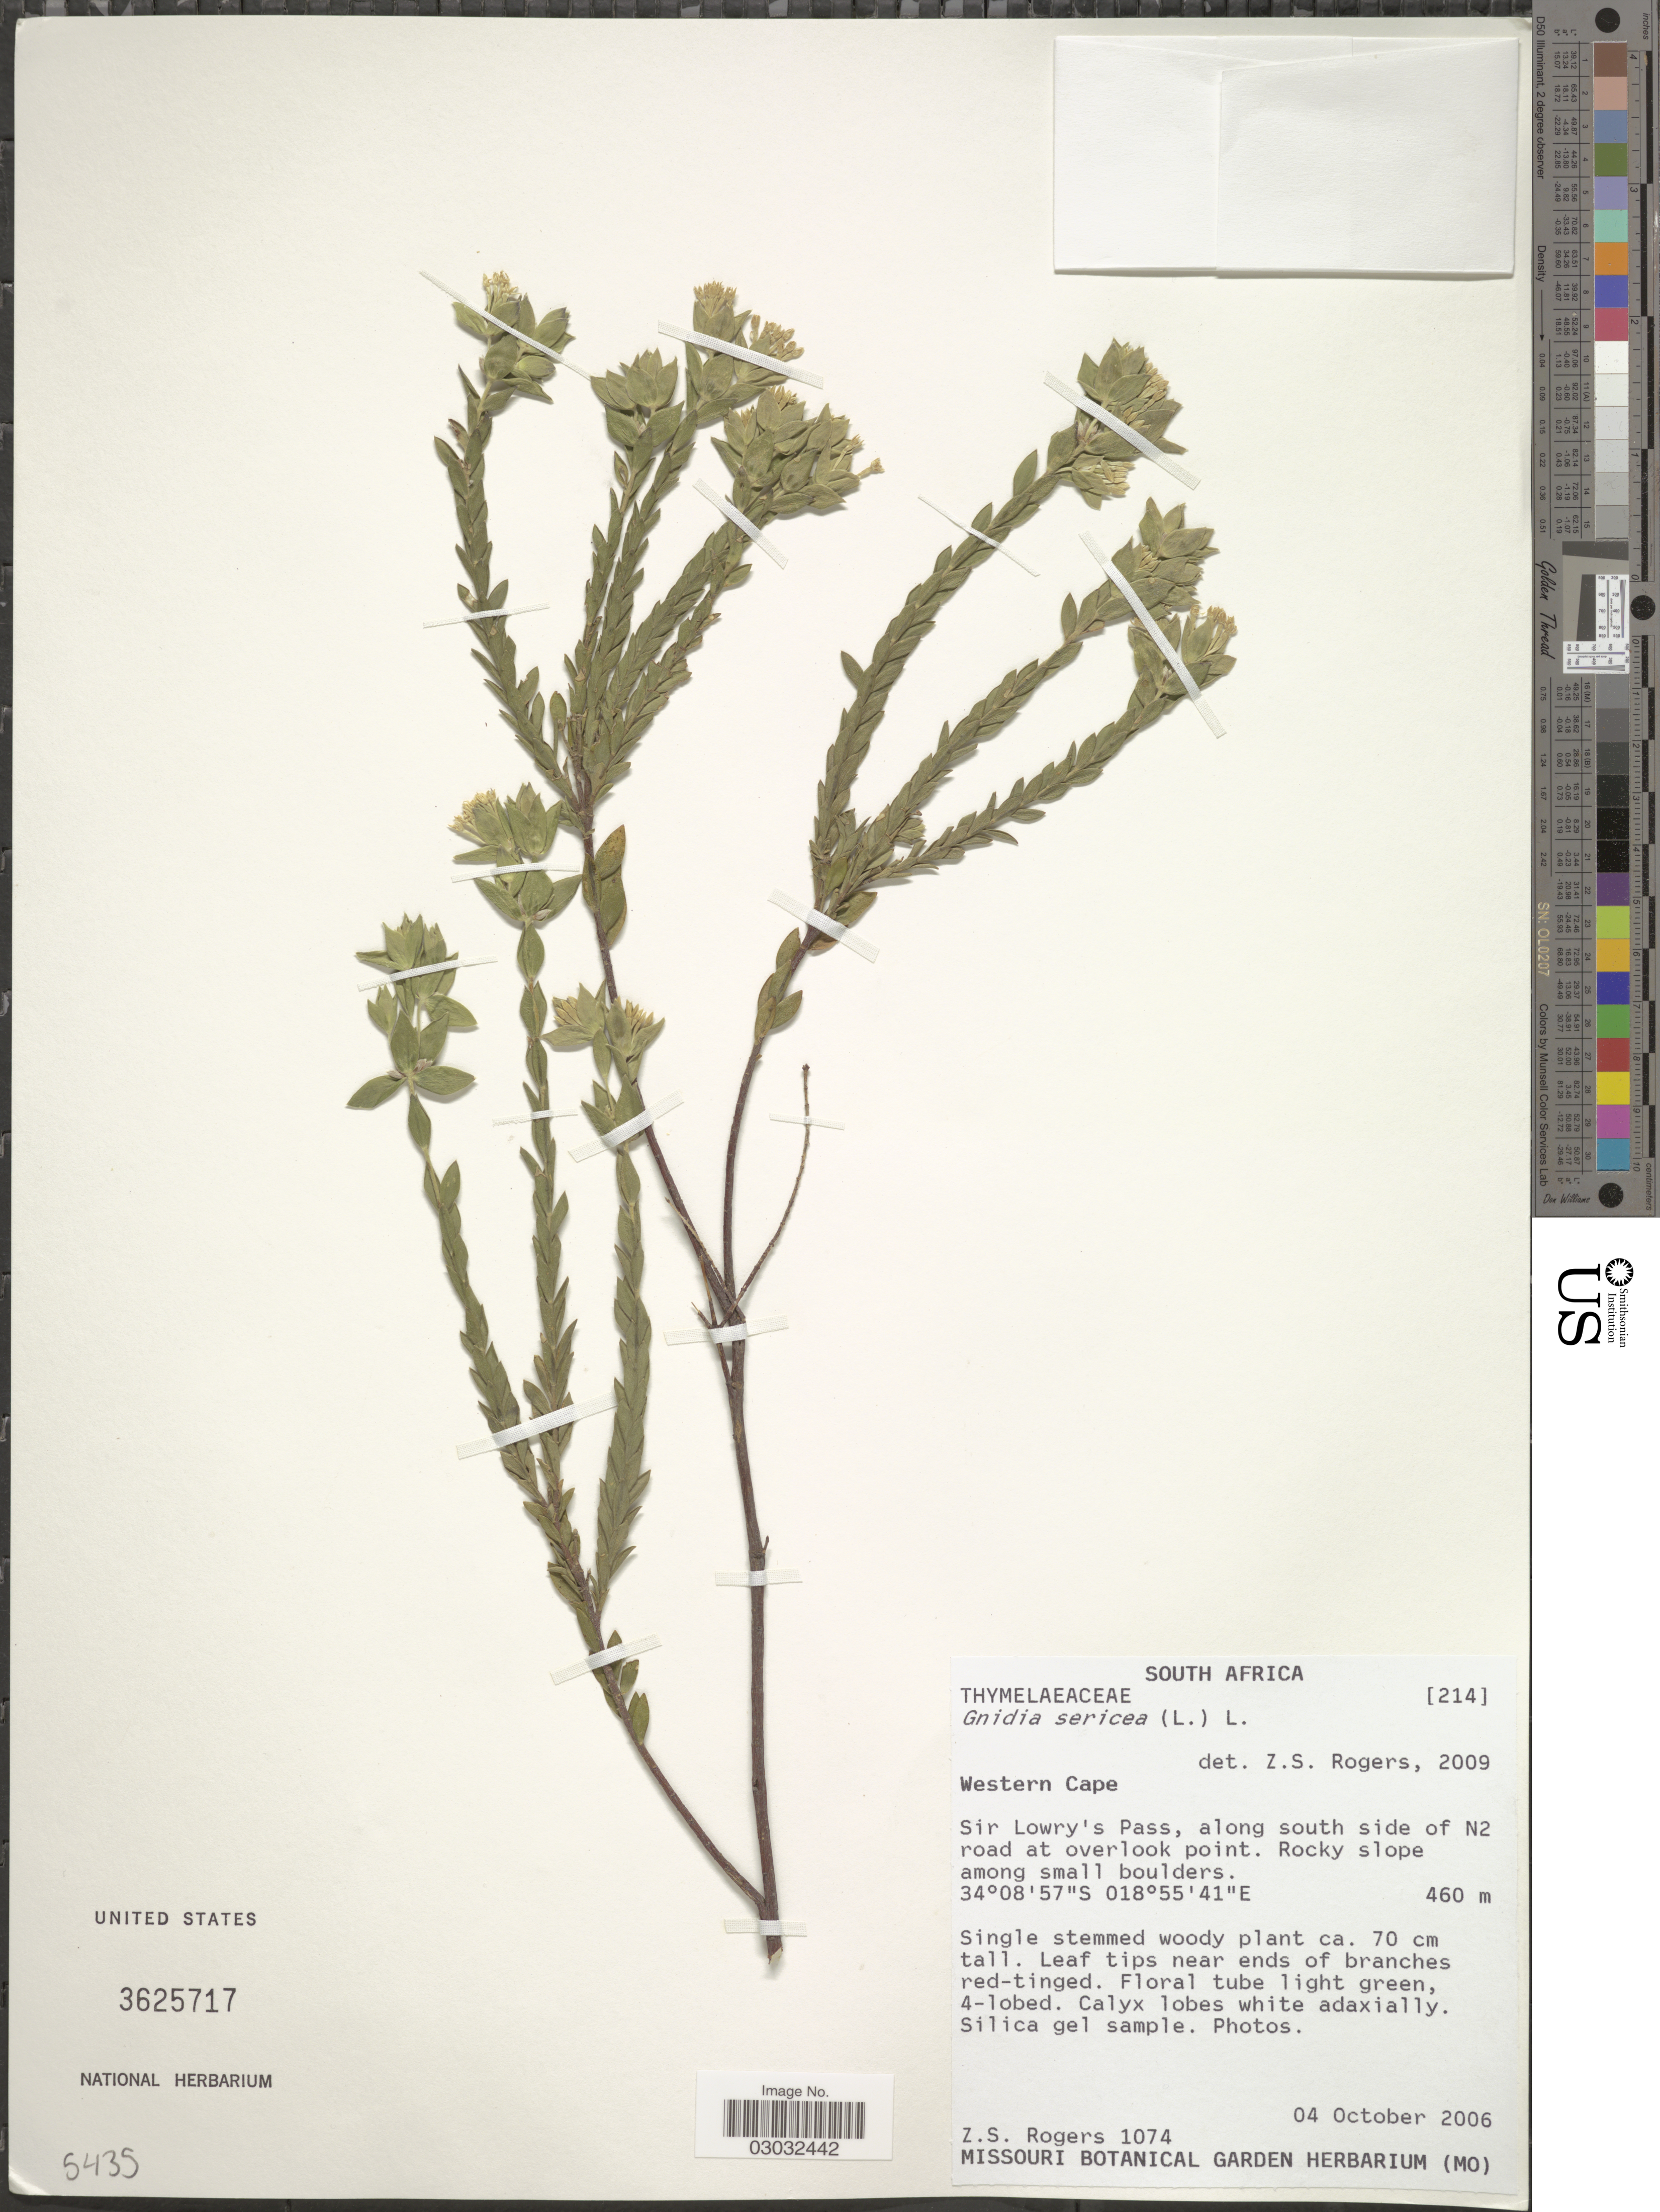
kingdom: Plantae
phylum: Tracheophyta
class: Magnoliopsida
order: Malvales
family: Thymelaeaceae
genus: Gnidia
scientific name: Gnidia sericea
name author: (L.) L.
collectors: Z. S. Rogers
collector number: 1074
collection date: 2006-10-04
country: South Africa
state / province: Western Cape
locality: Sir Lowry's Pass, along south side of N2 road at overlook point. Rocky slope among small boulders.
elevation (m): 460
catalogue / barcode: US 3625717